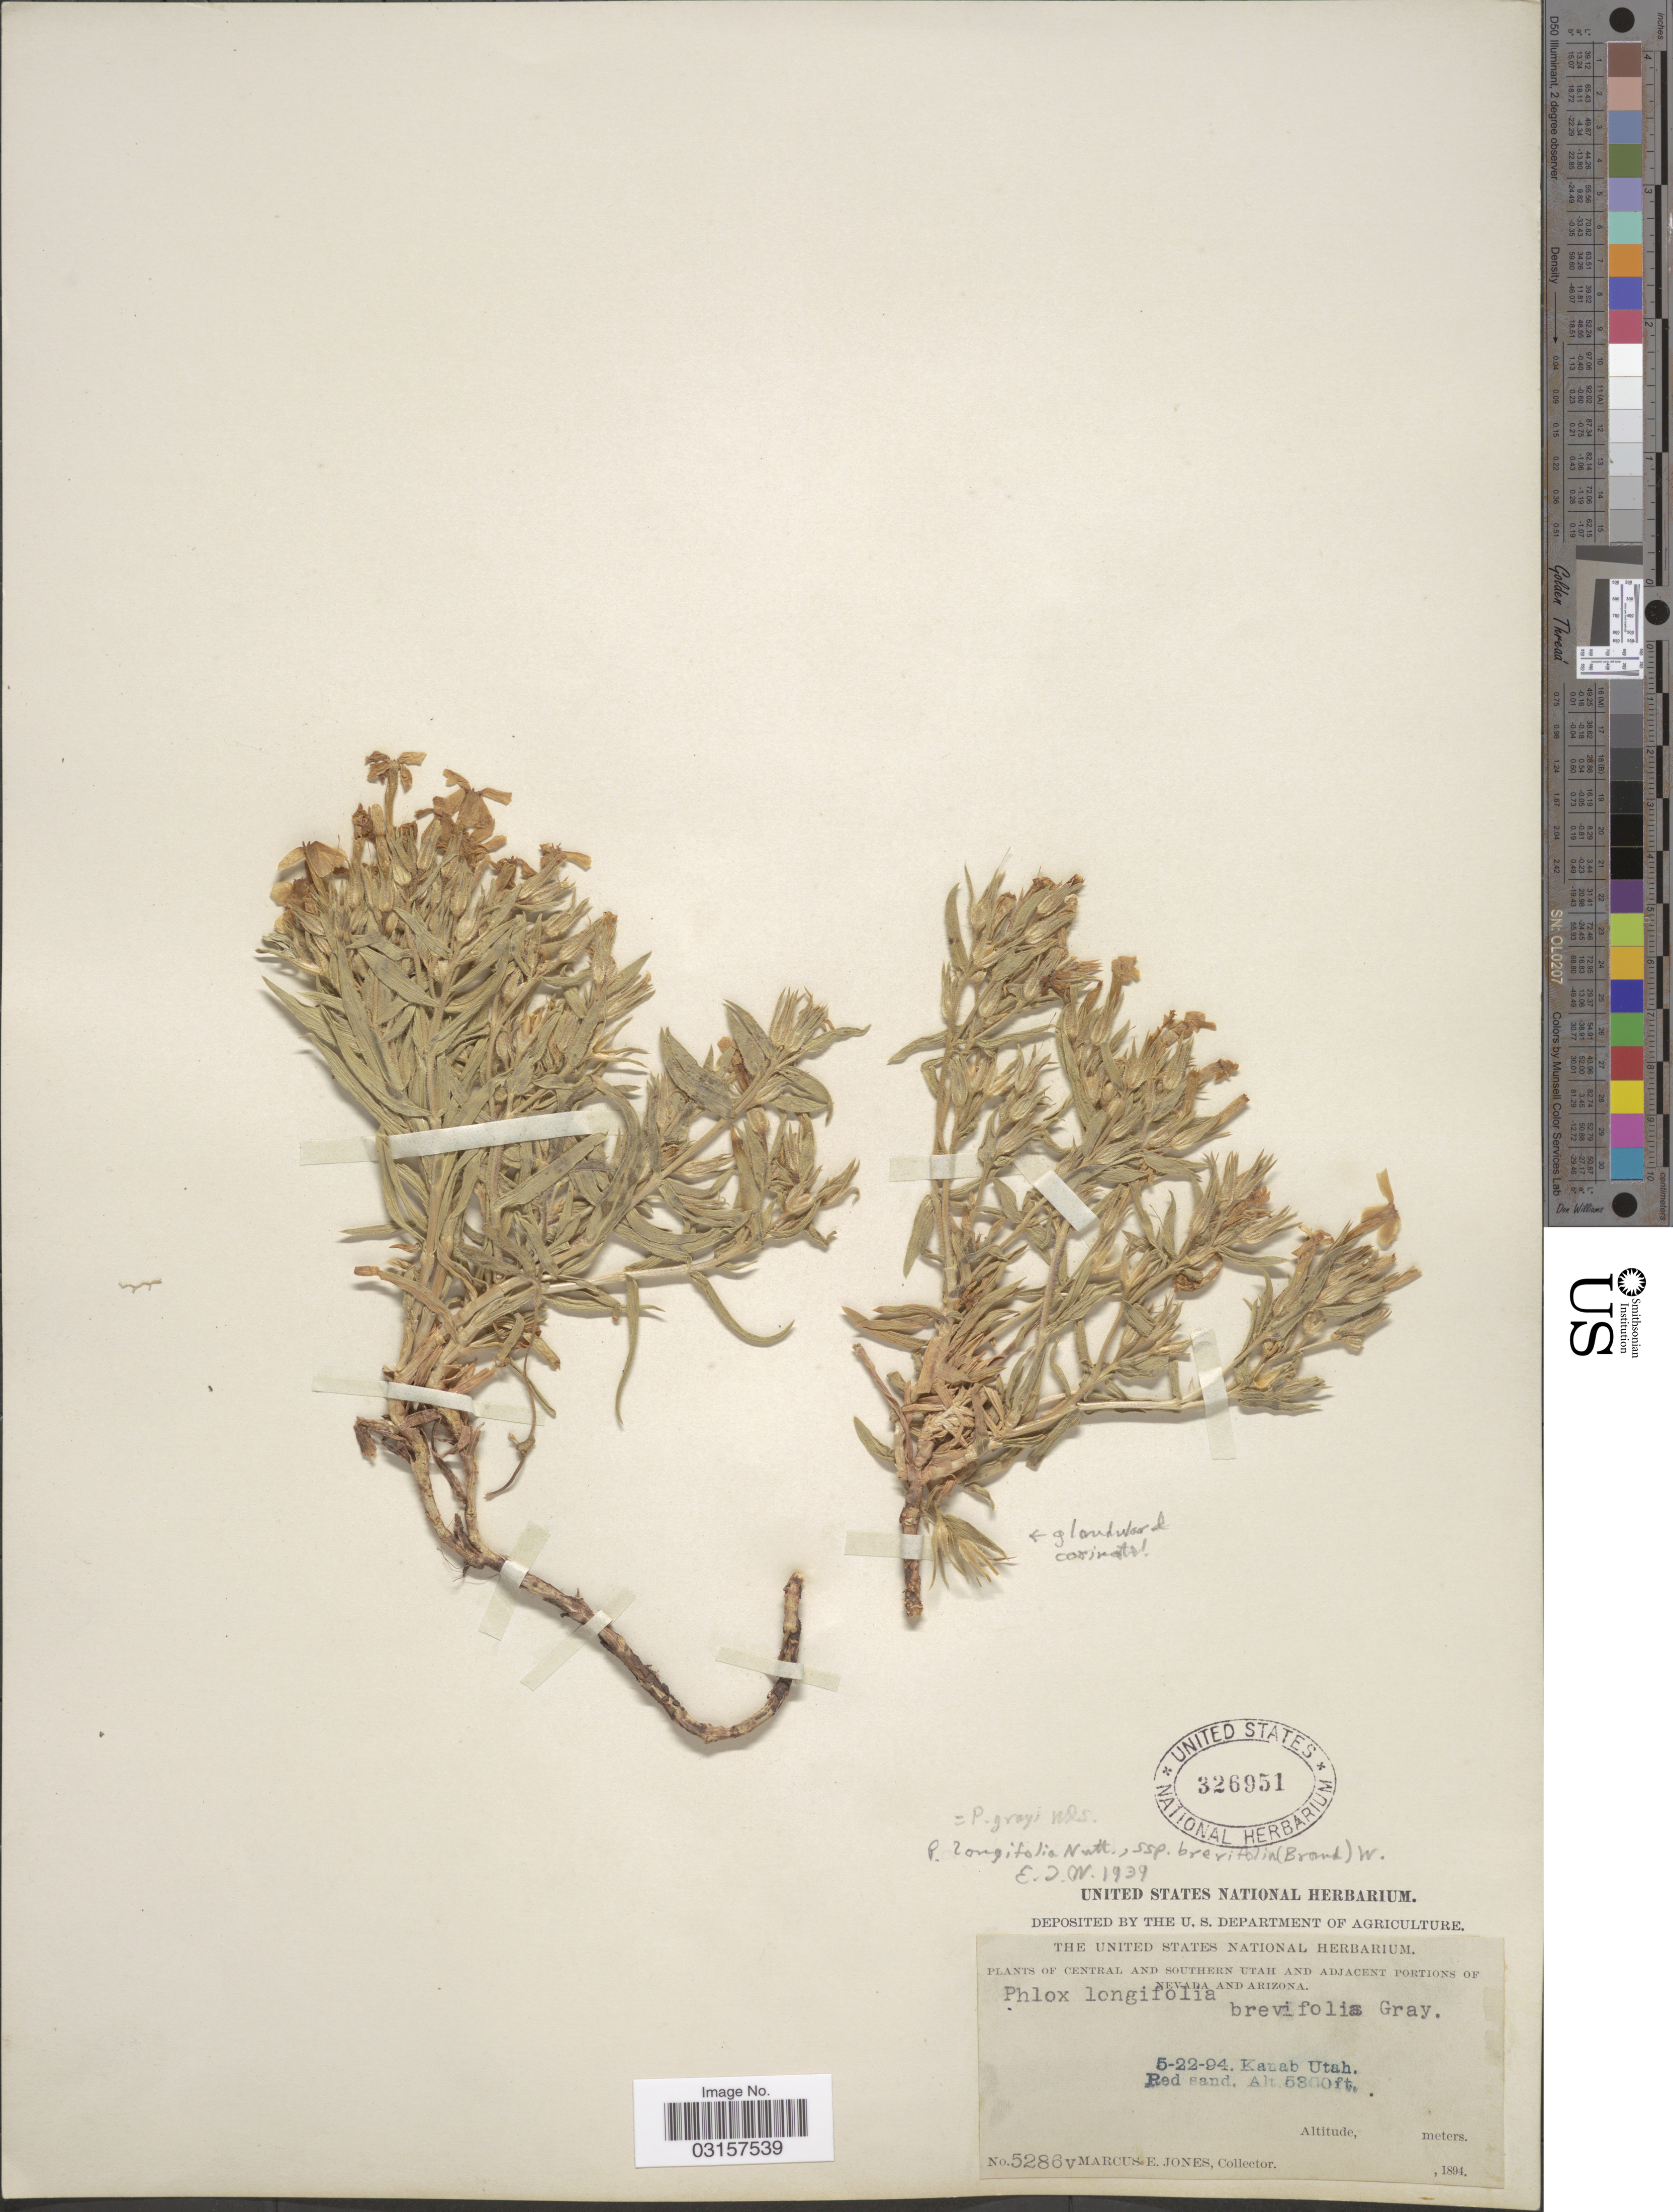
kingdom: Plantae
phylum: Tracheophyta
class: Magnoliopsida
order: Ericales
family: Polemoniaceae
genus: Phlox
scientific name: Phlox stansburyi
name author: (Torr.) A. Heller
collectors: M. E. Jones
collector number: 5286v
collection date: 1894-05-22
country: United States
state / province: Utah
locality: Central and Southern Utah, Kanab Utah.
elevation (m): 1615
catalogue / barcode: US 326951